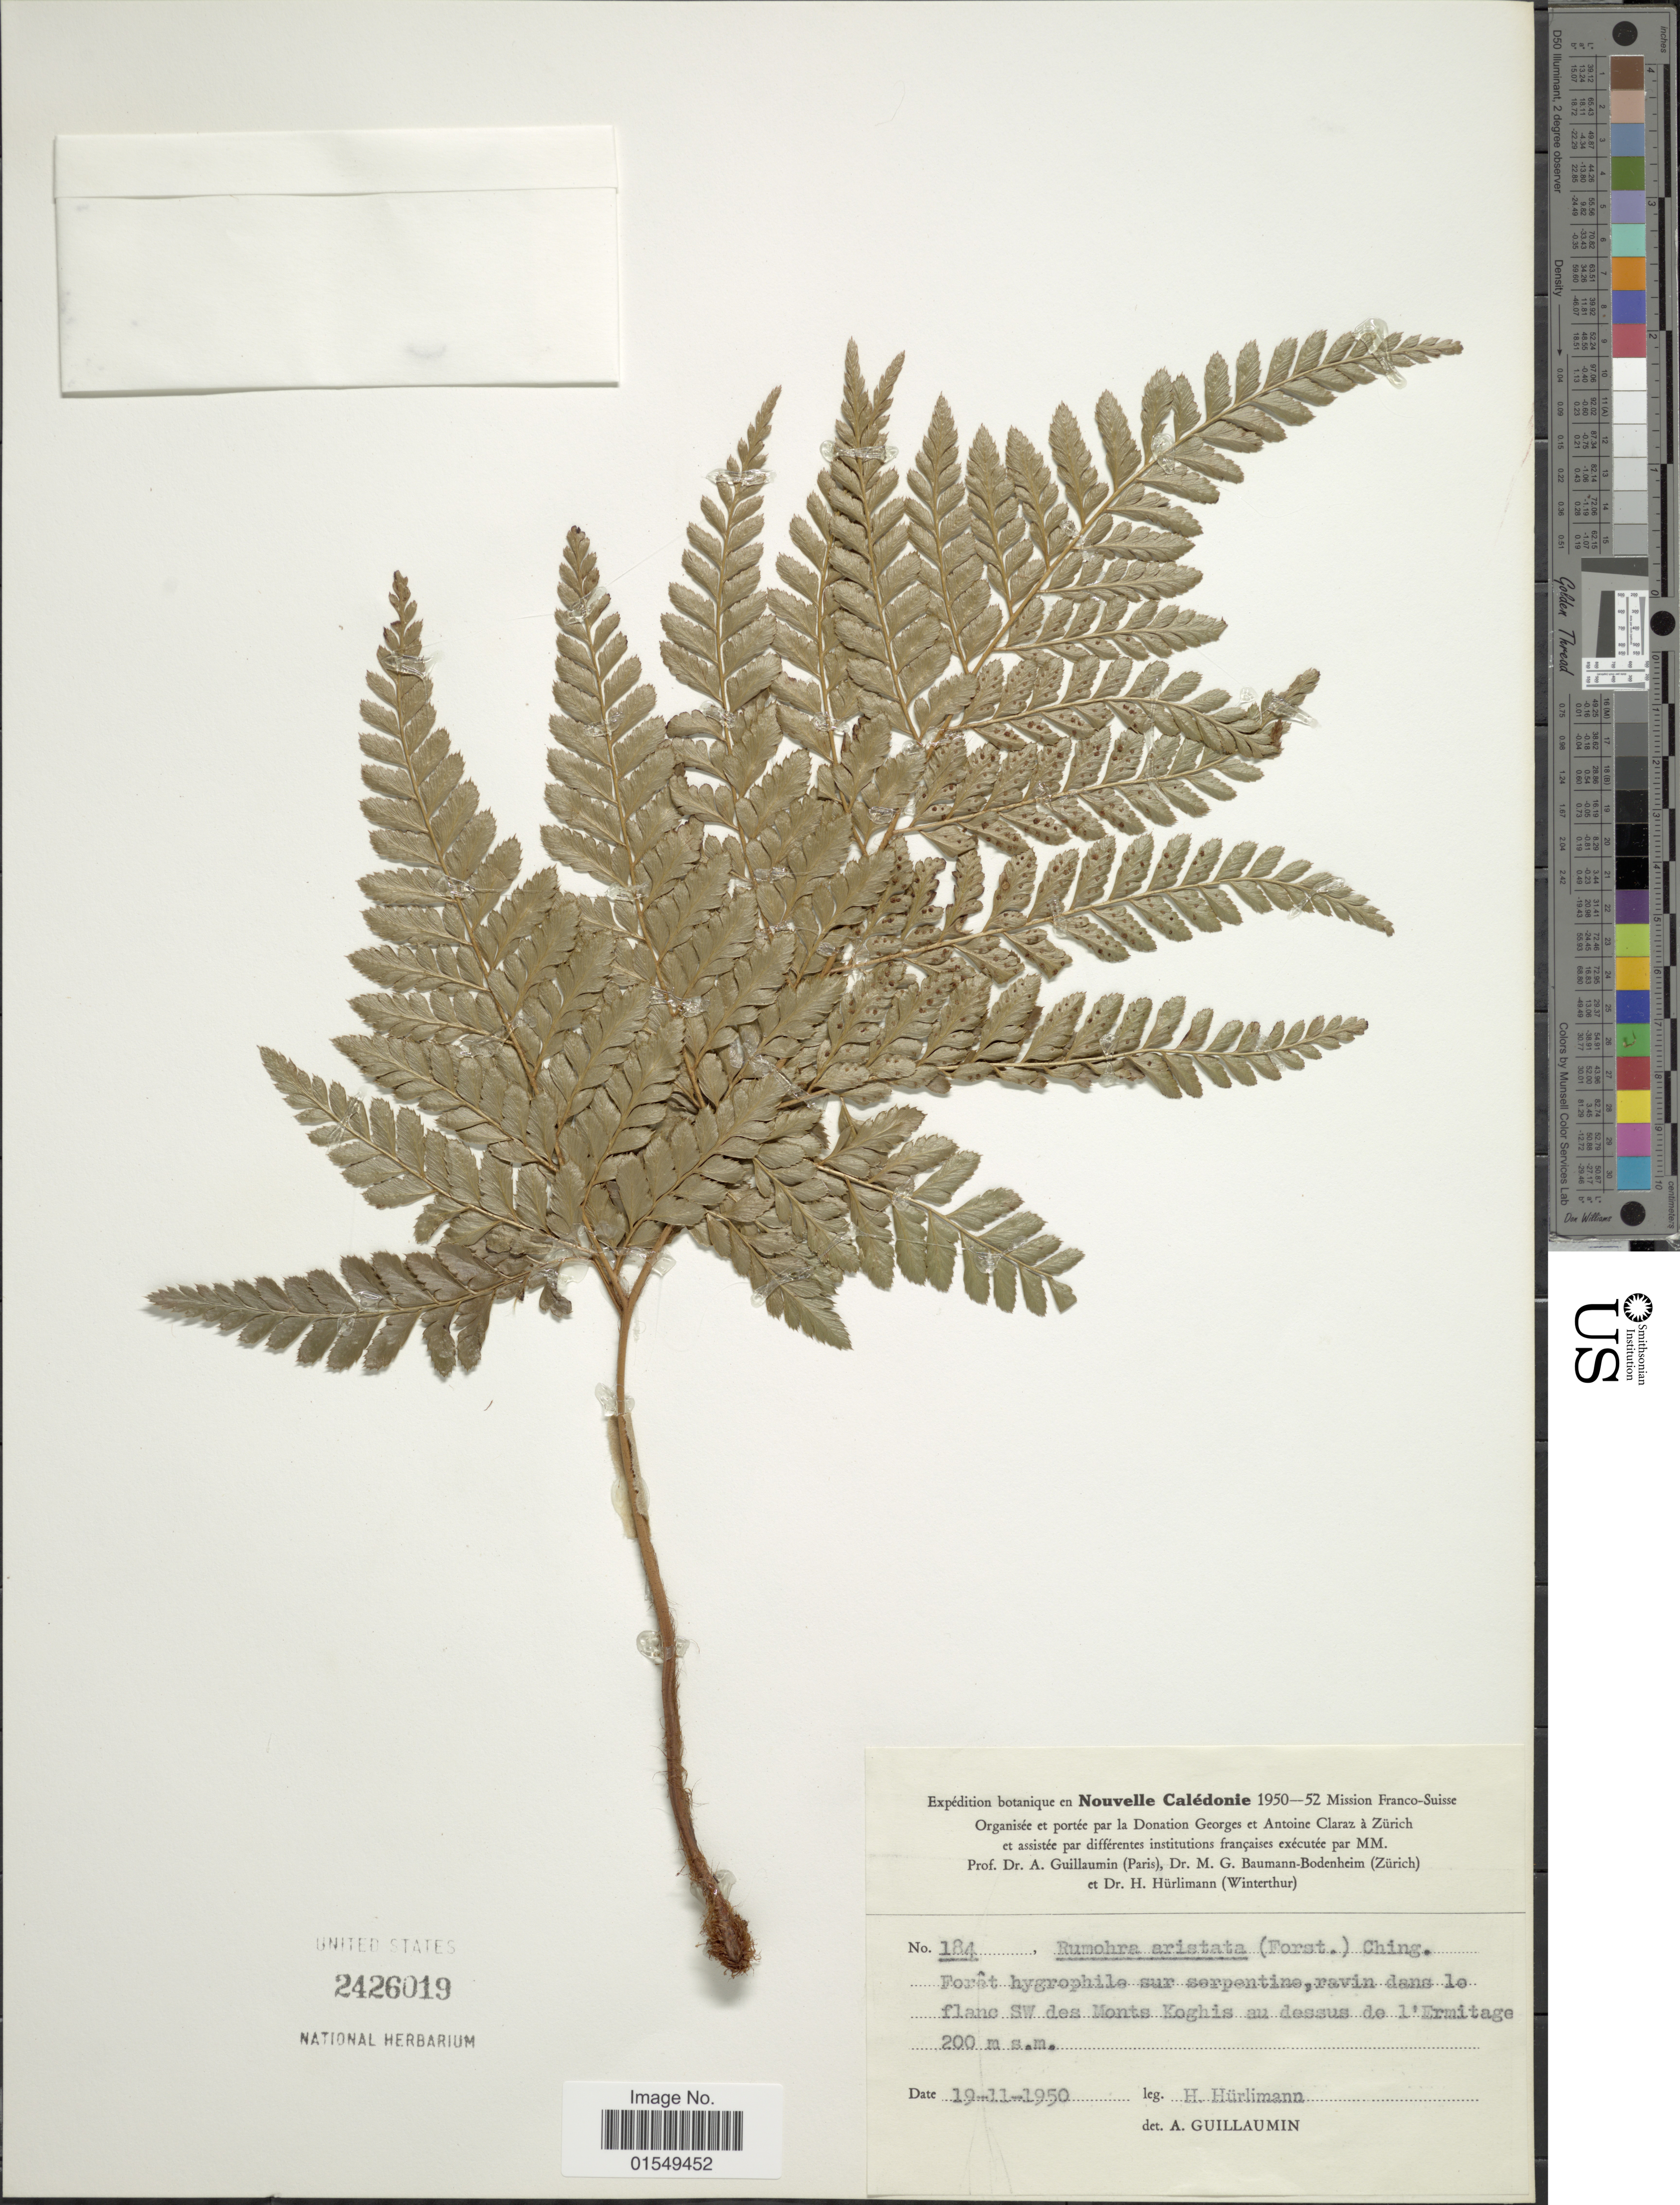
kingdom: Plantae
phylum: Tracheophyta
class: Polypodiopsida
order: Polypodiales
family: Dryopteridaceae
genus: Arachniodes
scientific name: Arachniodes aristata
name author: (G. Forst.) Tindale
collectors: H. Hürlimann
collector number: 184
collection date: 1950-11-19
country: New Caledonia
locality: Nouvelle Caledonie, ravin dans le flanc SW des Monts Koghis au dessus de l'Ermitage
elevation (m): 200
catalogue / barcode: US 2426019